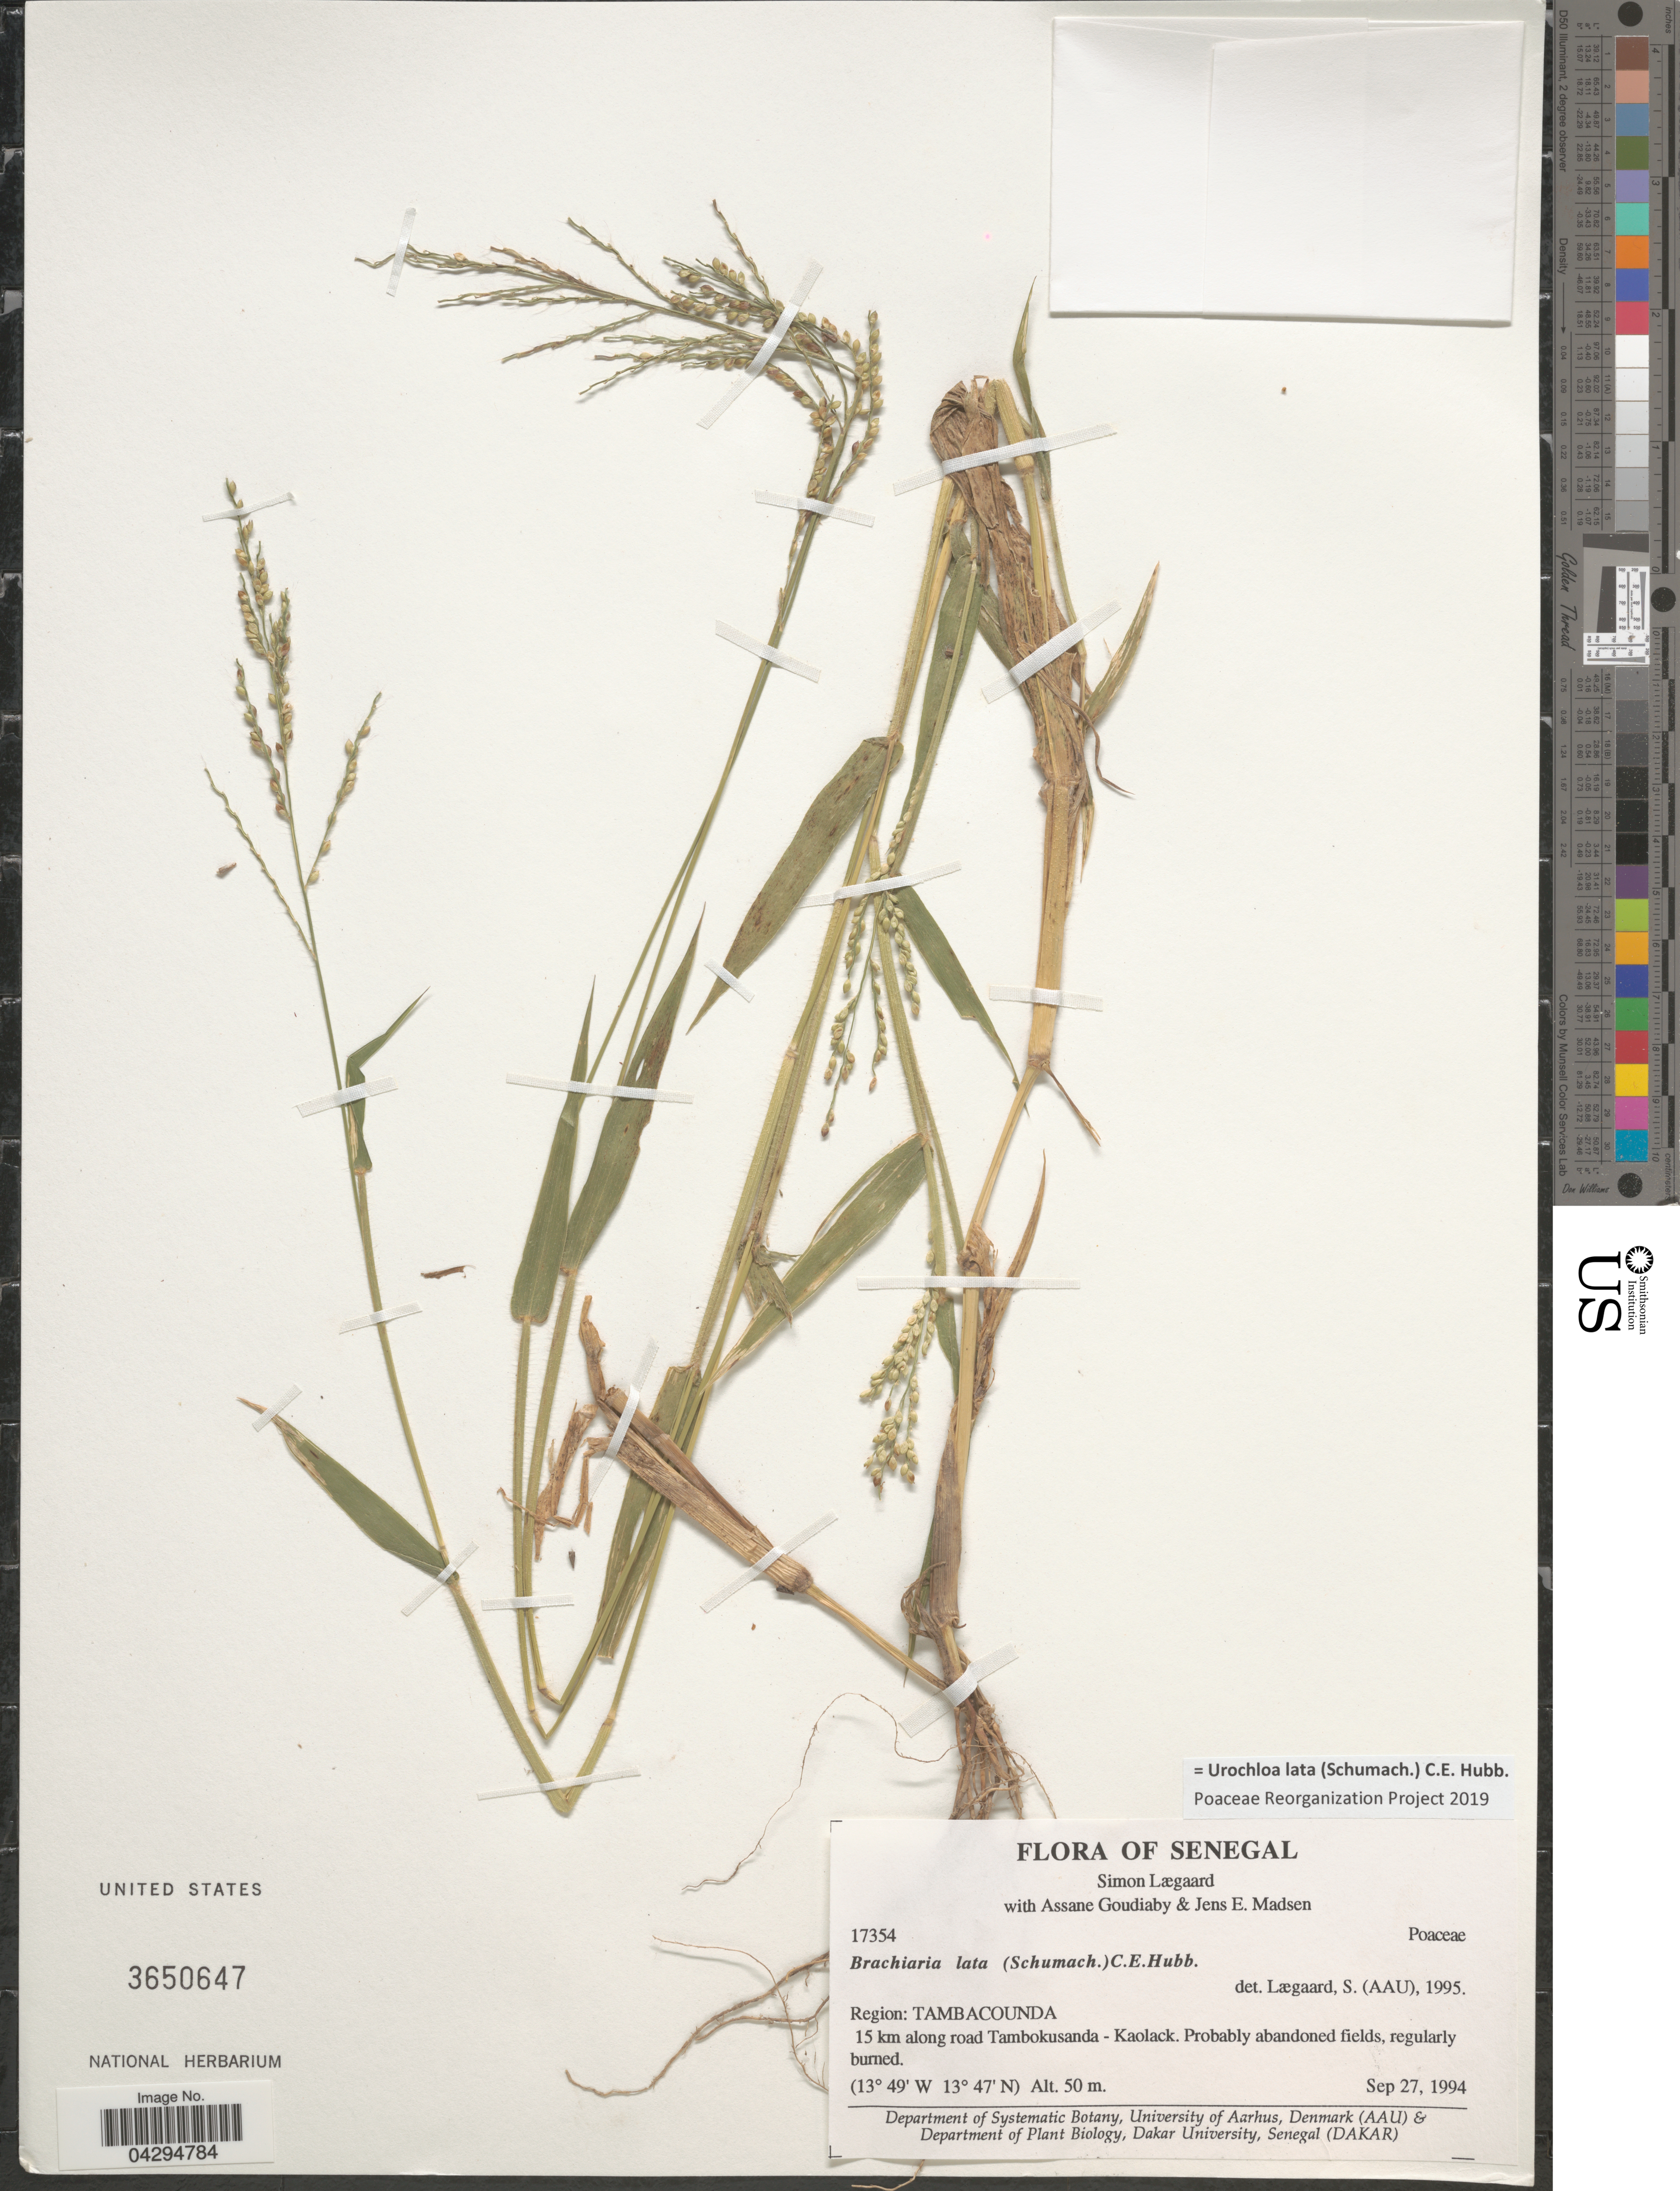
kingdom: Plantae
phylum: Tracheophyta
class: Liliopsida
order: Poales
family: Poaceae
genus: Urochloa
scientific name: Urochloa lata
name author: (Schumach.) C. E. Hubb.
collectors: S. Lægaard, A. Goudiaby & J. E. Madsen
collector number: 17354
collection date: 1994-09-27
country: Senegal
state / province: Tambacounda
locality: Region: Tambacounda. 15 km along road Tambakusanda - Kaolack. Probably abandoned fields, regularly burned.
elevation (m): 50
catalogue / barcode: US 3650647